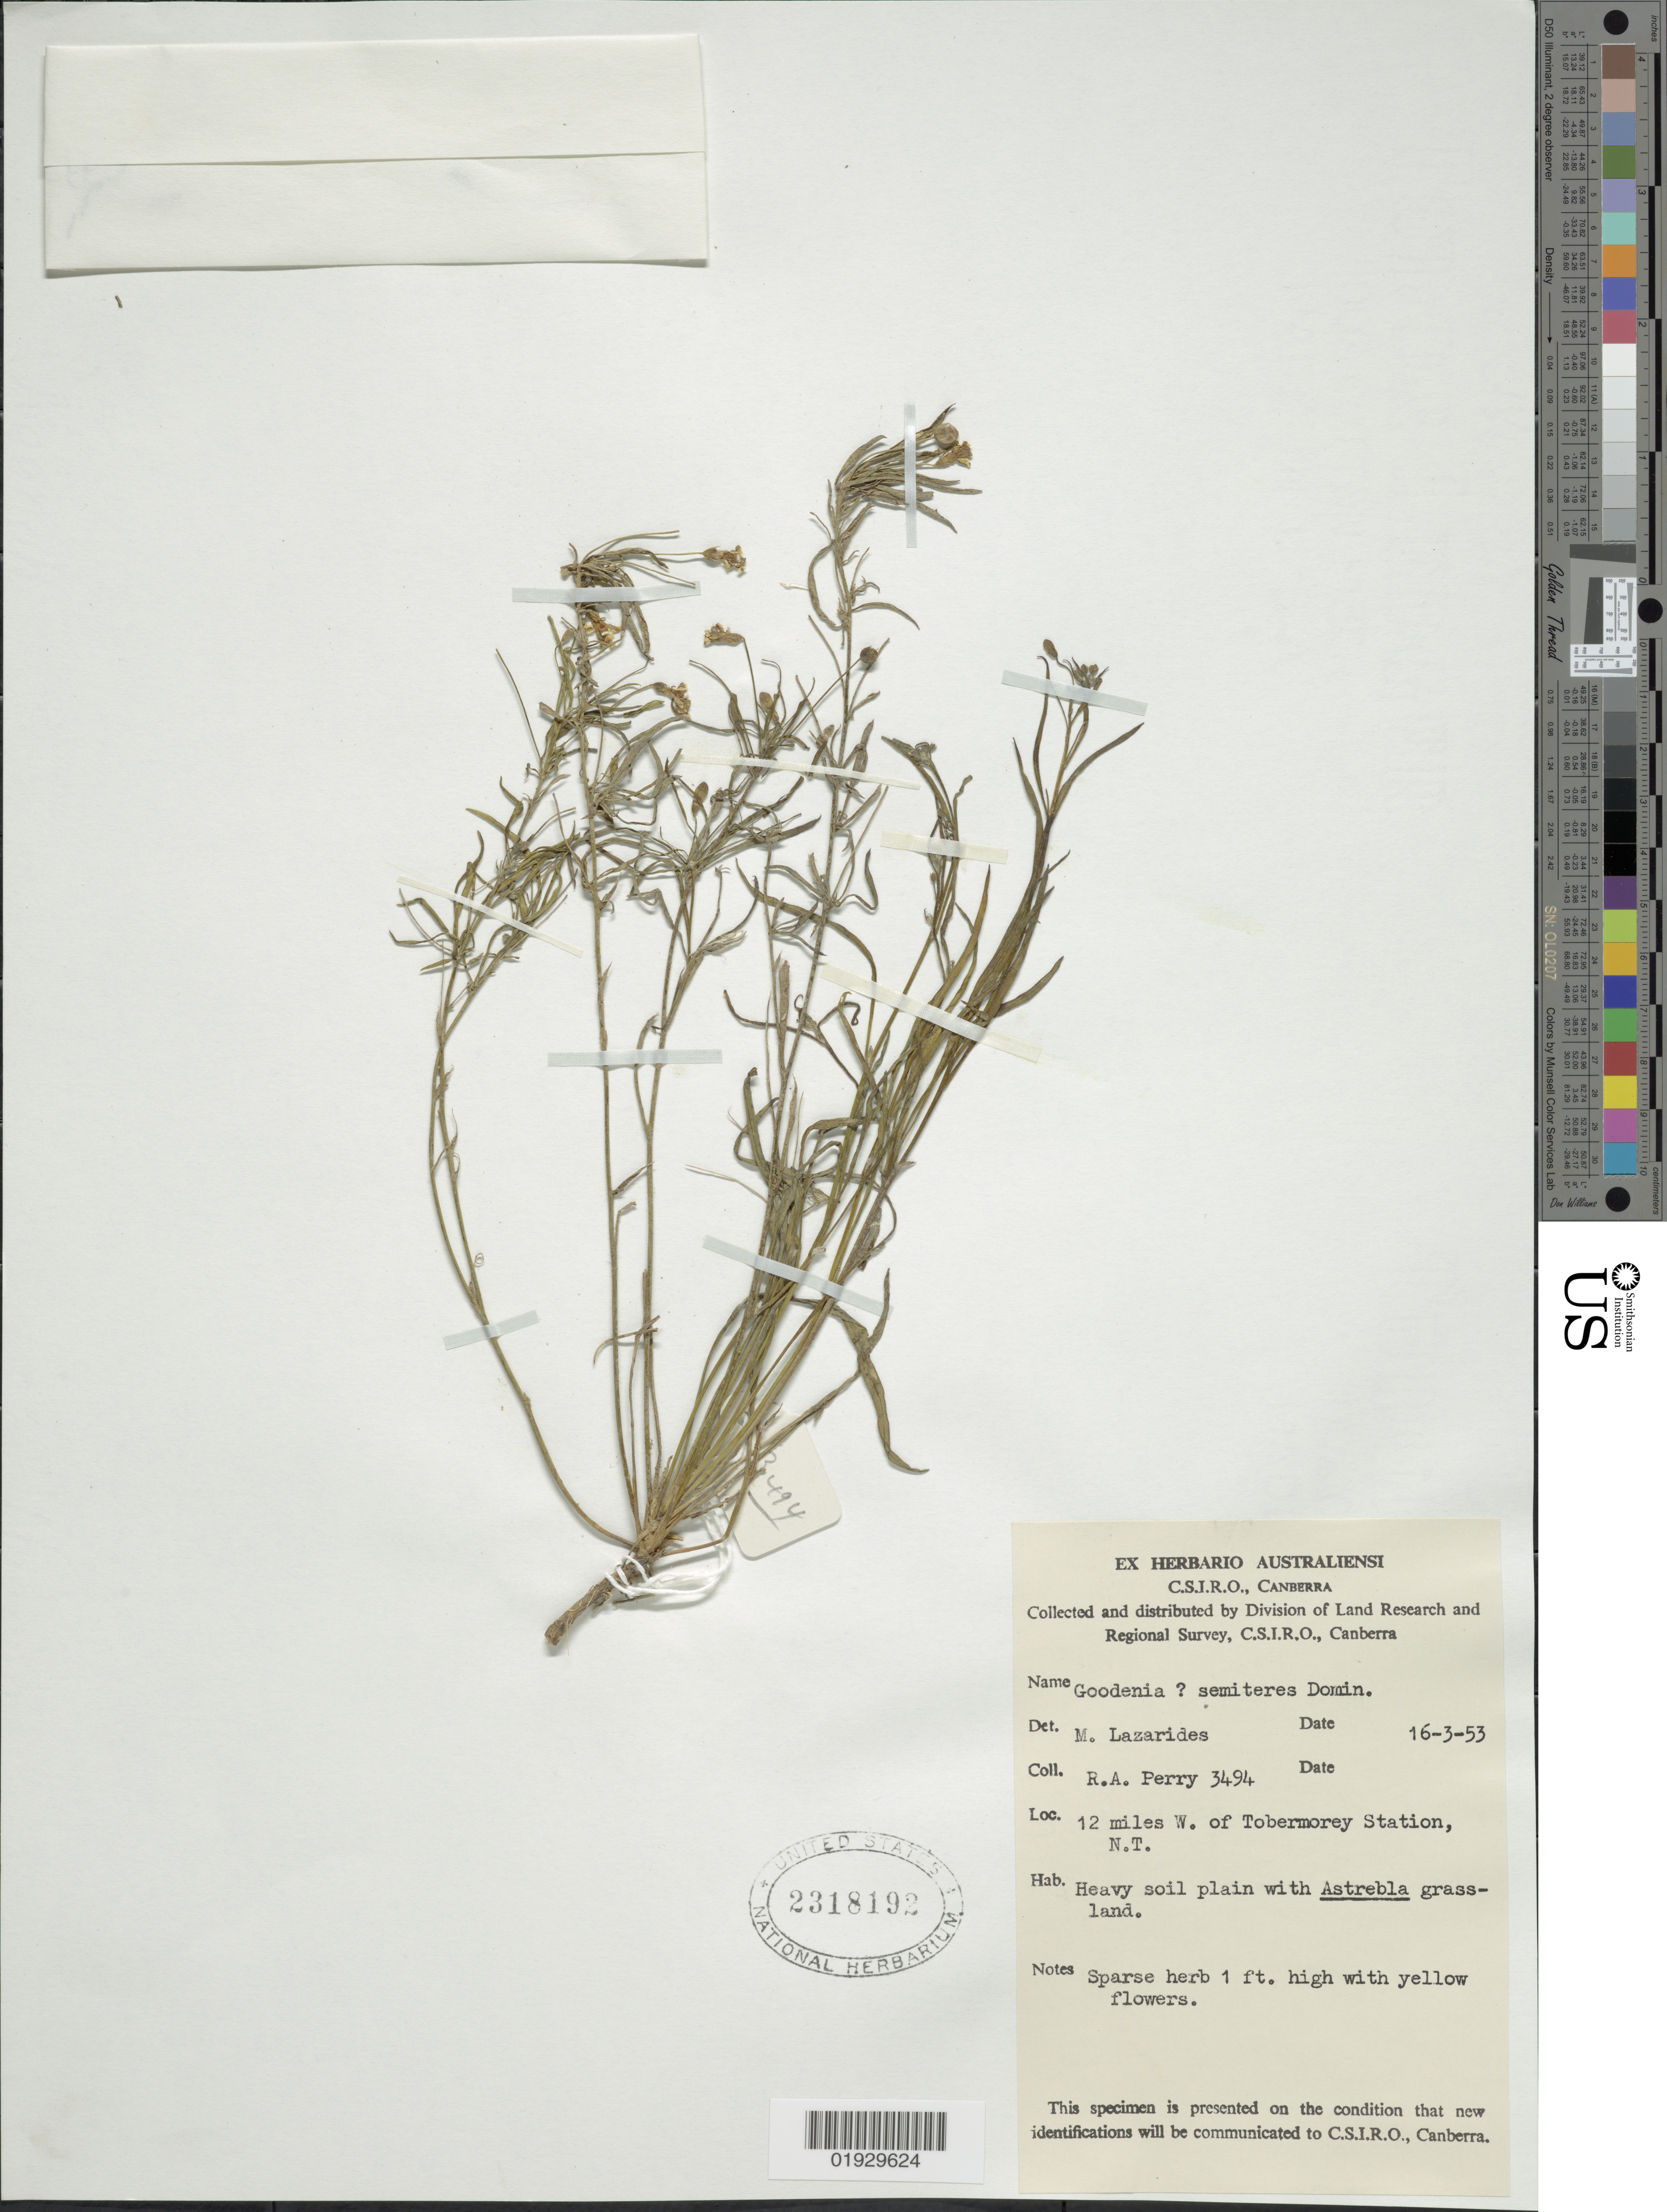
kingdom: Plantae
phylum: Tracheophyta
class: Magnoliopsida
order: Asterales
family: Goodeniaceae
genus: Goodenia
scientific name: Goodenia semiteres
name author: Domin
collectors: Perry, R. A.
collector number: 3494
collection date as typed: Transcribed d/m/y: 16/3/53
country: Australia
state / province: Northern Territory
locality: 12 miles W. of Tobermorey Station, N.T.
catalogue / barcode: US 2318192